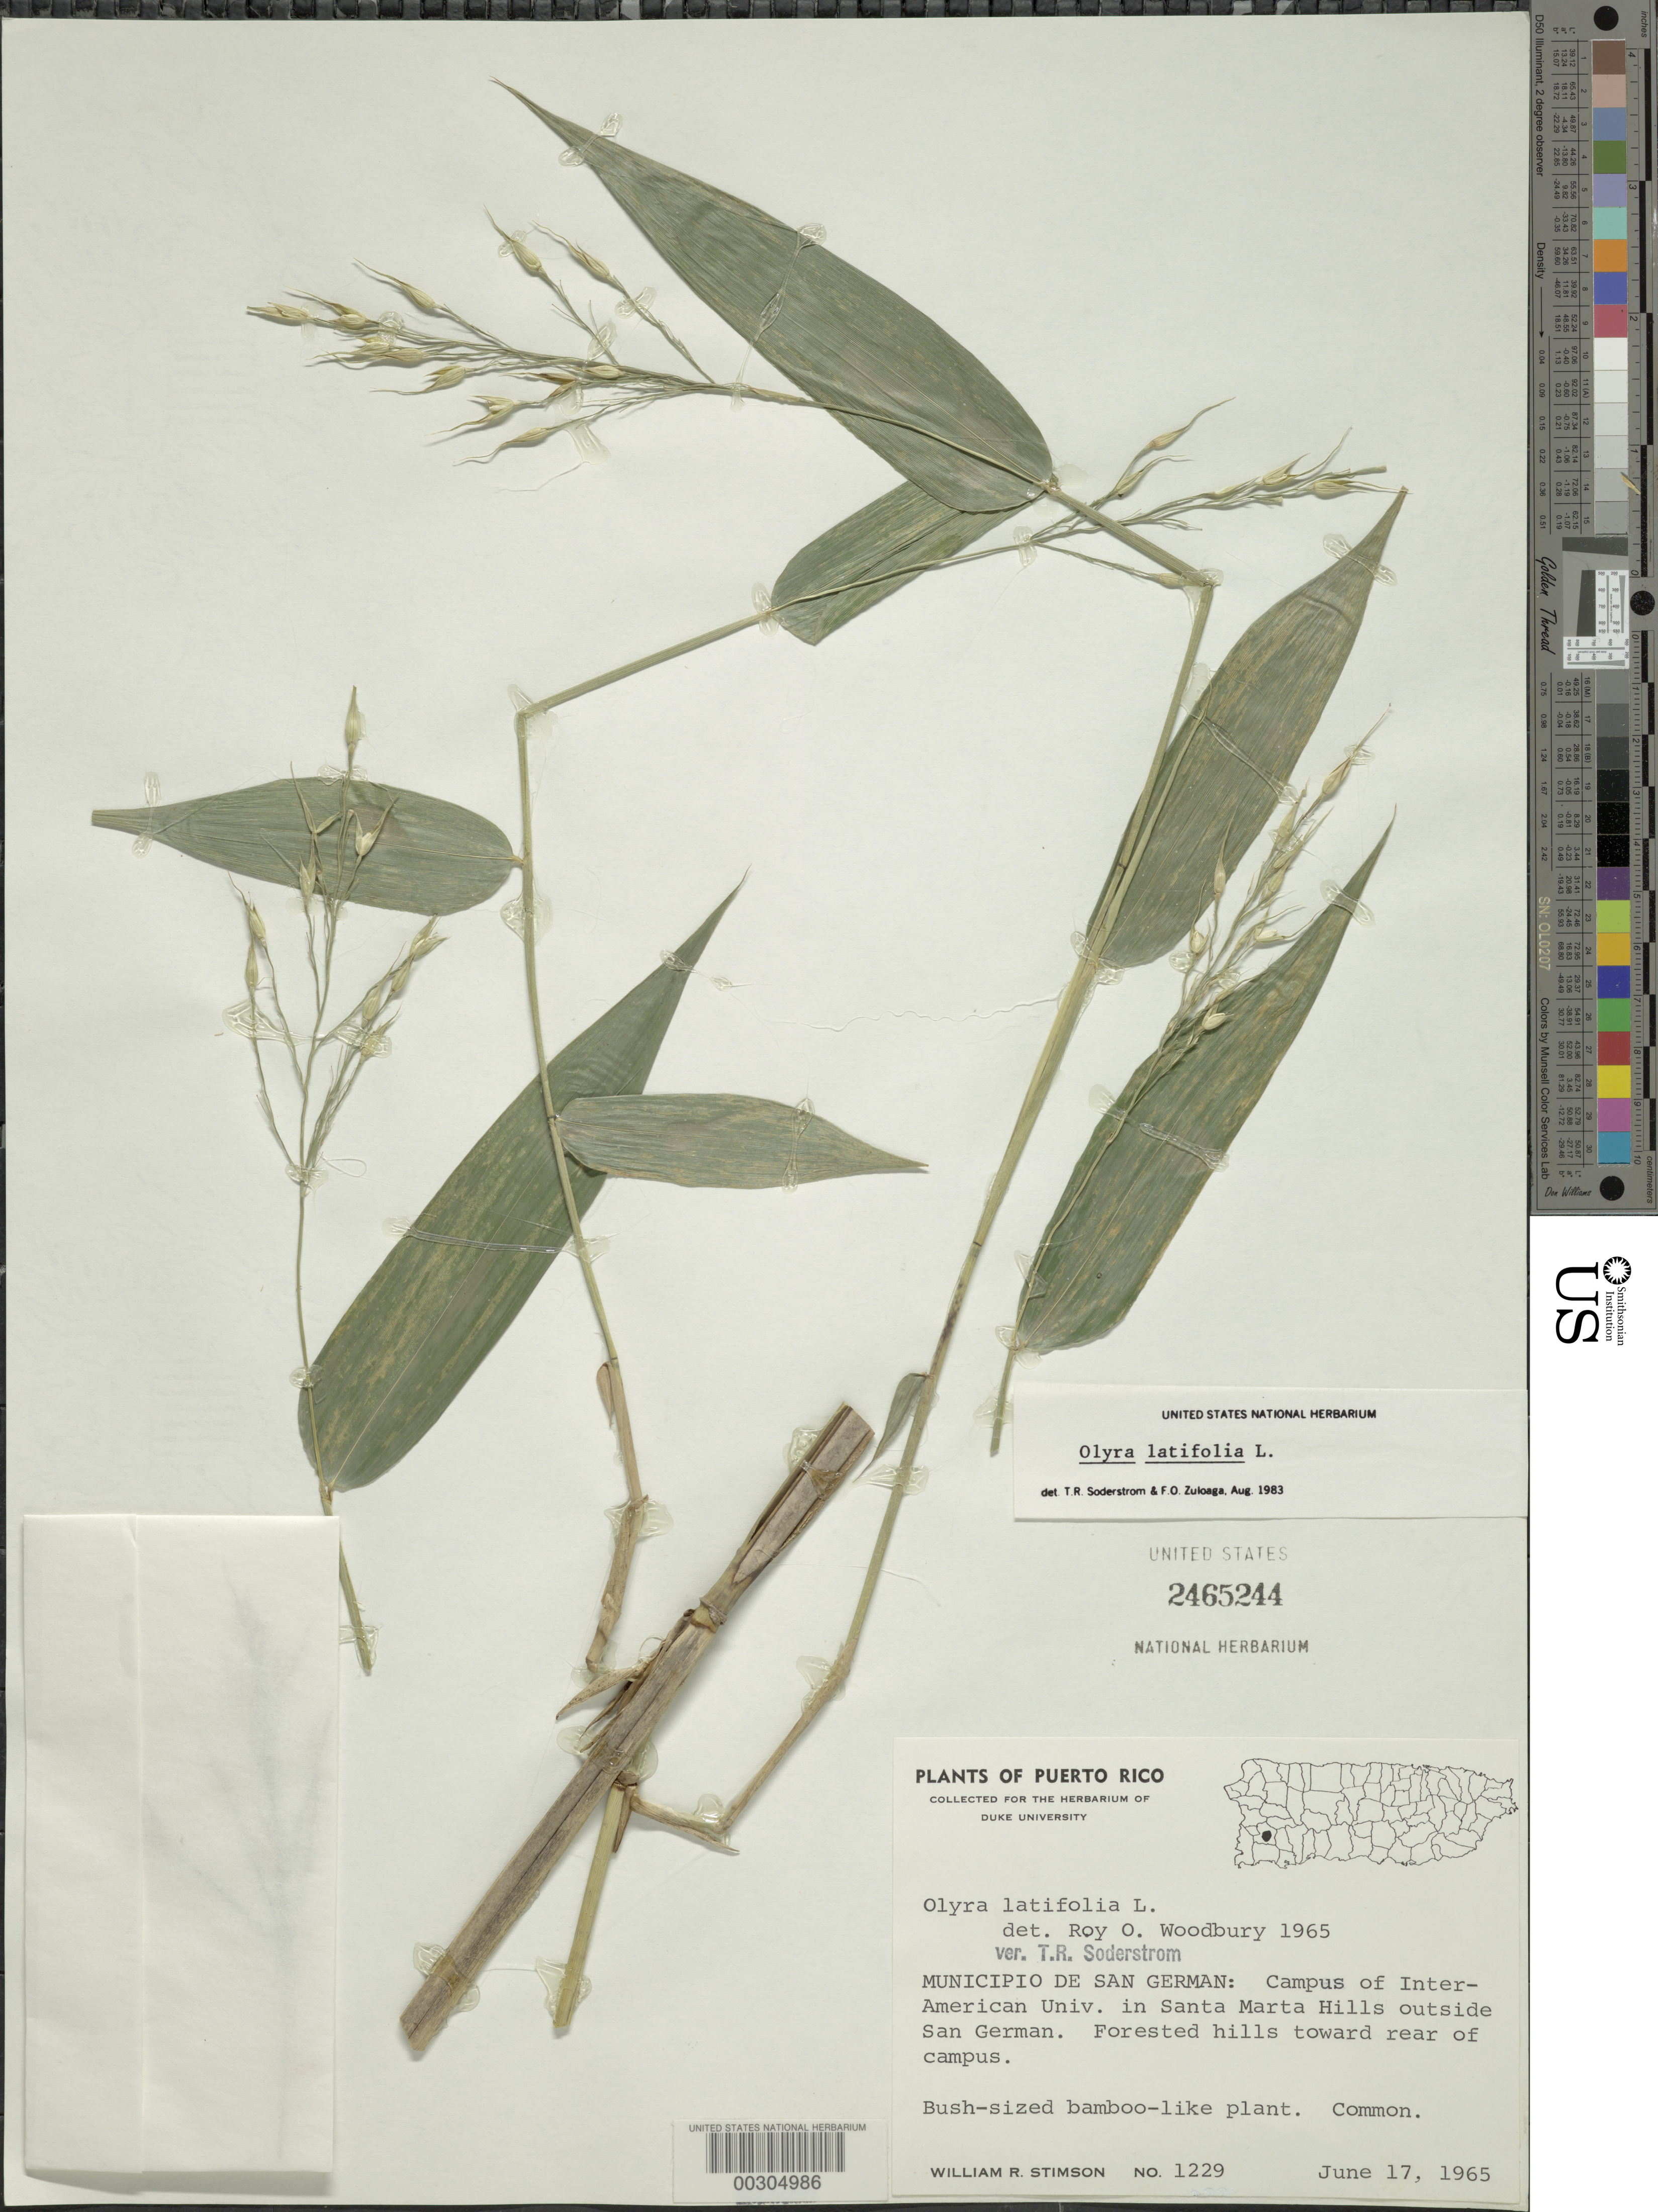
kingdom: Plantae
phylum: Tracheophyta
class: Liliopsida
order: Poales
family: Poaceae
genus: Olyra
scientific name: Olyra latifolia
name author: L.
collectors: W. R. Stimson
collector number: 1229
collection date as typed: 17 Jun 1965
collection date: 1965-06-17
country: Puerto Rico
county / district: San German Mun.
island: Greater Antilles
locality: Santa marta hills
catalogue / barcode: US 2465244